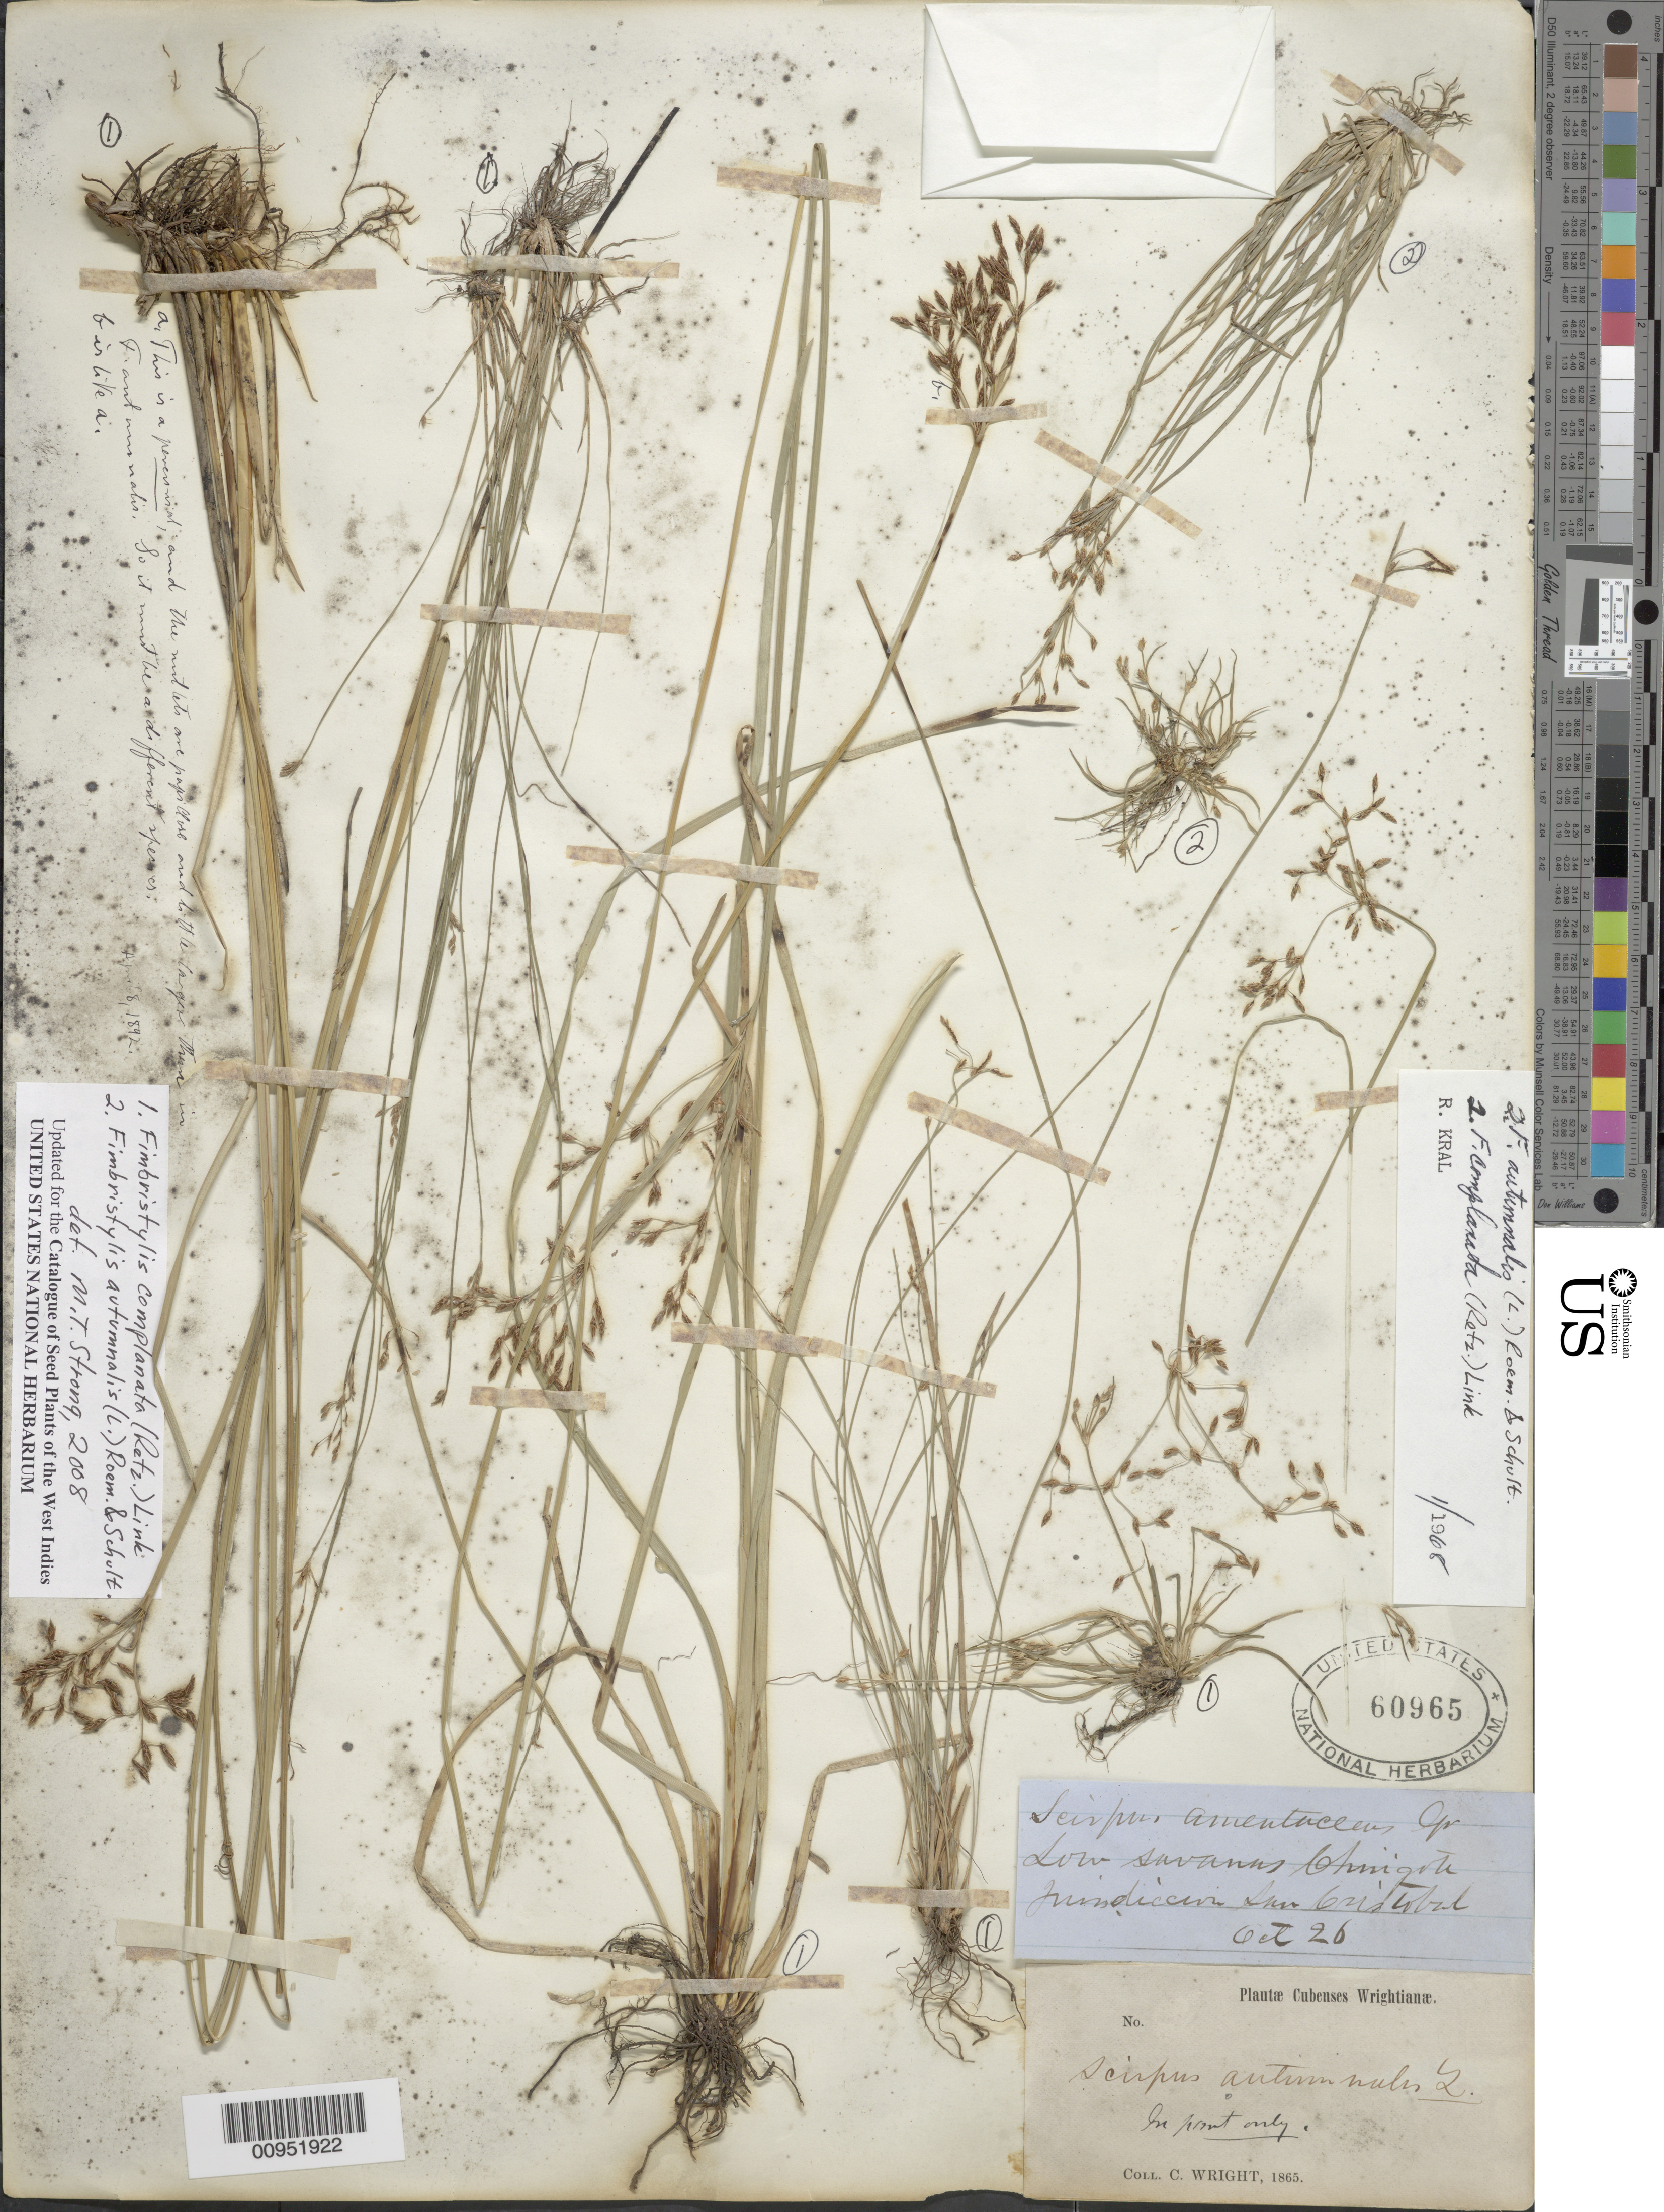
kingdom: Plantae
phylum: Tracheophyta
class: Liliopsida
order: Poales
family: Cyperaceae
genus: Fimbristylis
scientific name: Fimbristylis complanata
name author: (Retz.) Link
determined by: Kral, Robert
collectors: C. Wright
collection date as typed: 26 Oct 1865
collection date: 1865-10-26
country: Cuba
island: Cuba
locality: San Cristobal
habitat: low savanas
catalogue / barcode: US 60965